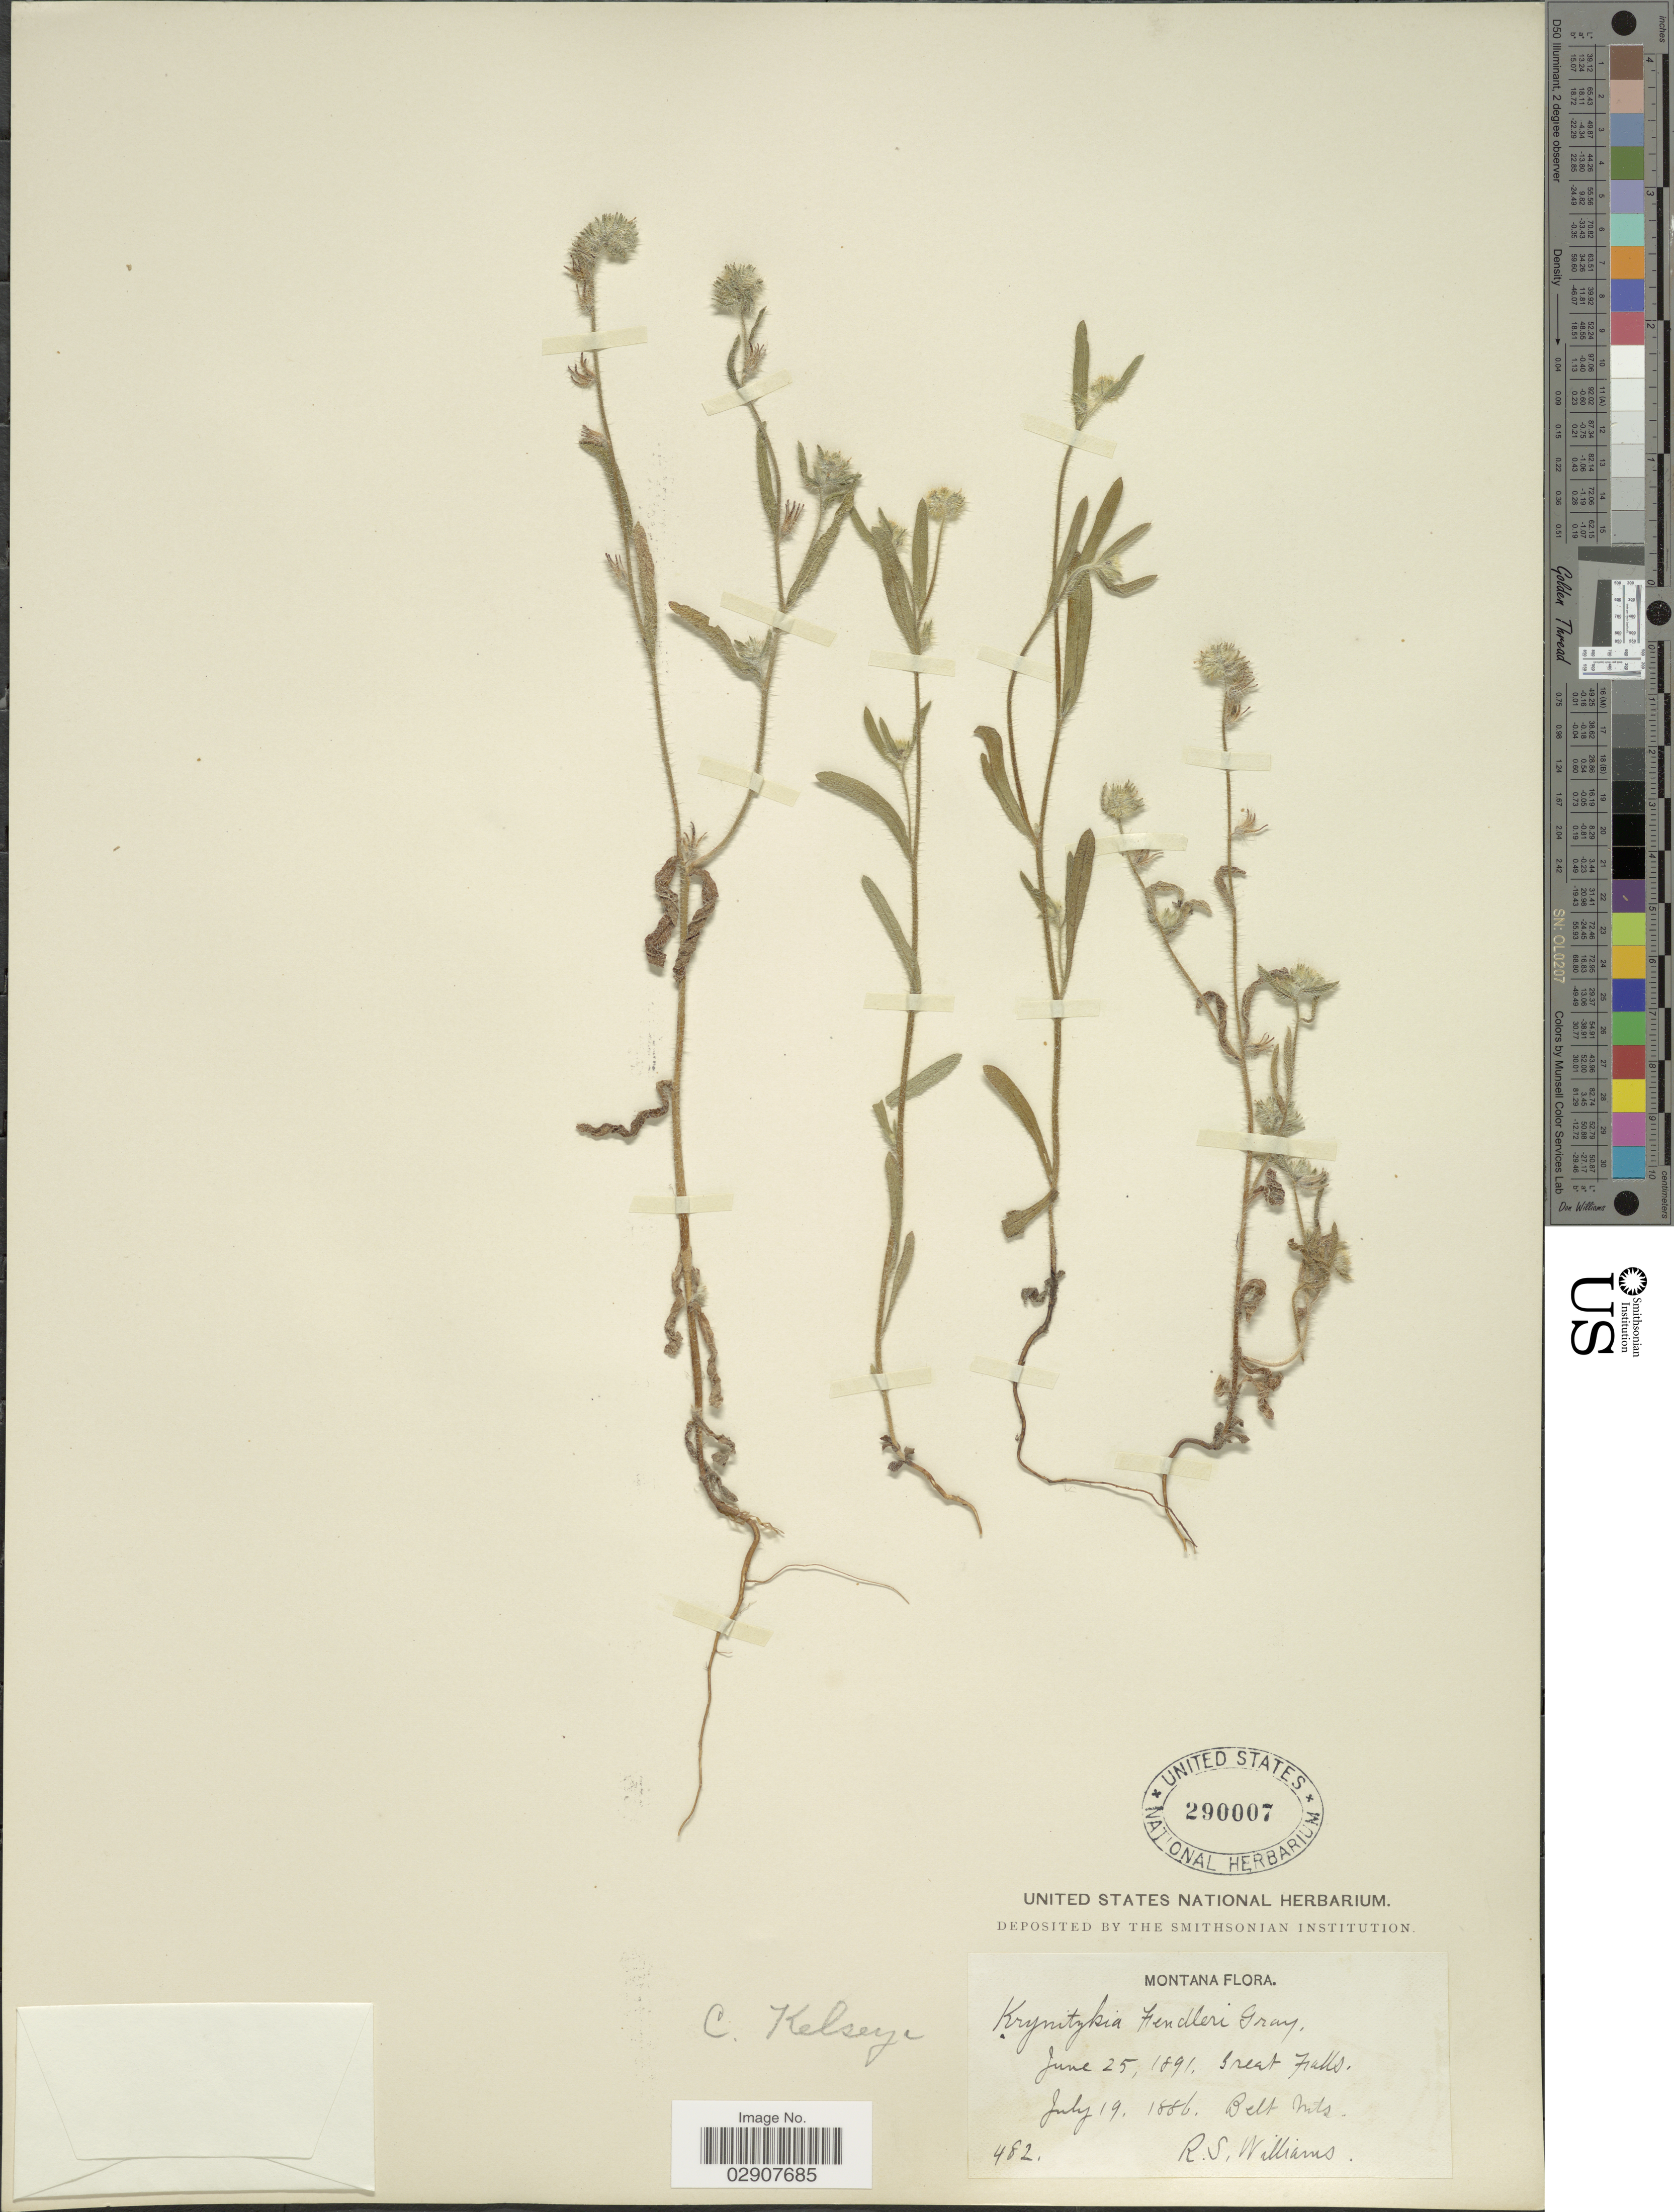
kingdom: Plantae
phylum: Tracheophyta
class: Magnoliopsida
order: Boraginales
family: Boraginaceae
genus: Cryptantha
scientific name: Cryptantha kelseyana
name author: S.W. Greene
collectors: R. S. Williams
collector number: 482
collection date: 1886-07-19/1891-06-25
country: United States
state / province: Montana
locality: Great Falls, Belt Mts.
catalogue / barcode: US 290007